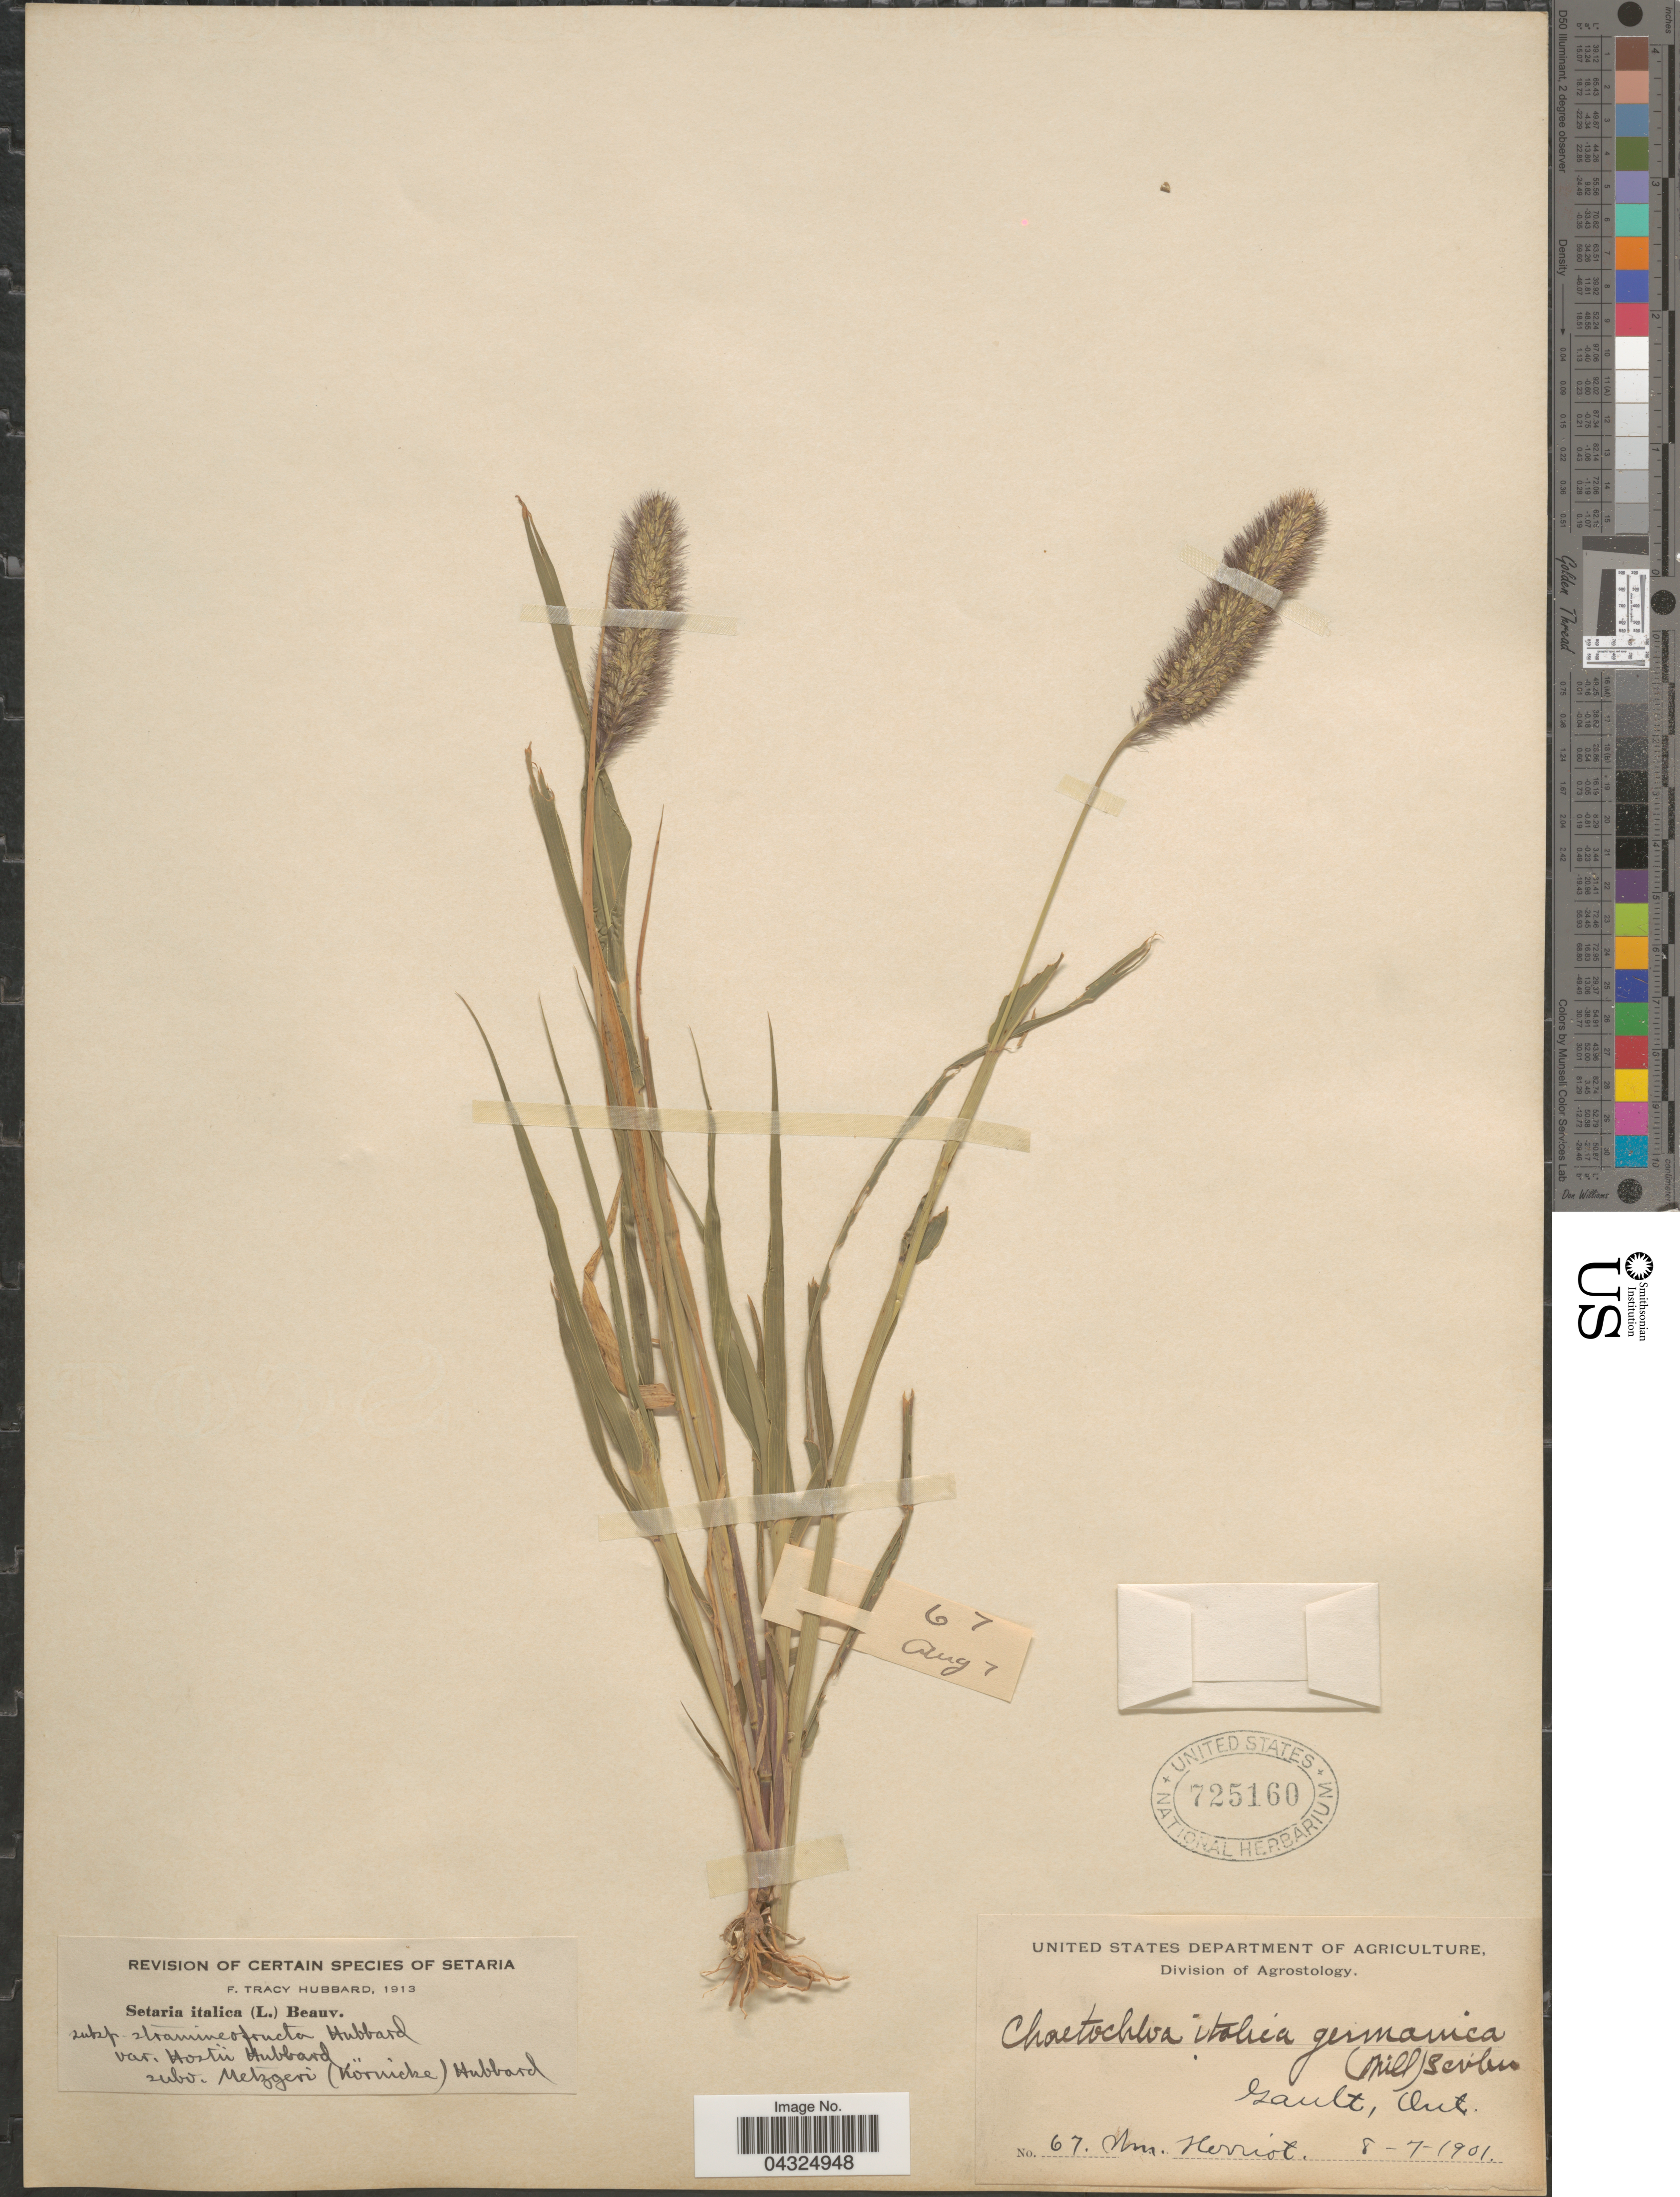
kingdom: Plantae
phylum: Tracheophyta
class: Liliopsida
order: Poales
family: Poaceae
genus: Setaria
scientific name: Setaria italica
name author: (L.) P. Beauv.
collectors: W. Herriot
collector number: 67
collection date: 1901-07-08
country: Canada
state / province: Ontario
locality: Gault.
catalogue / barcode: US 725160